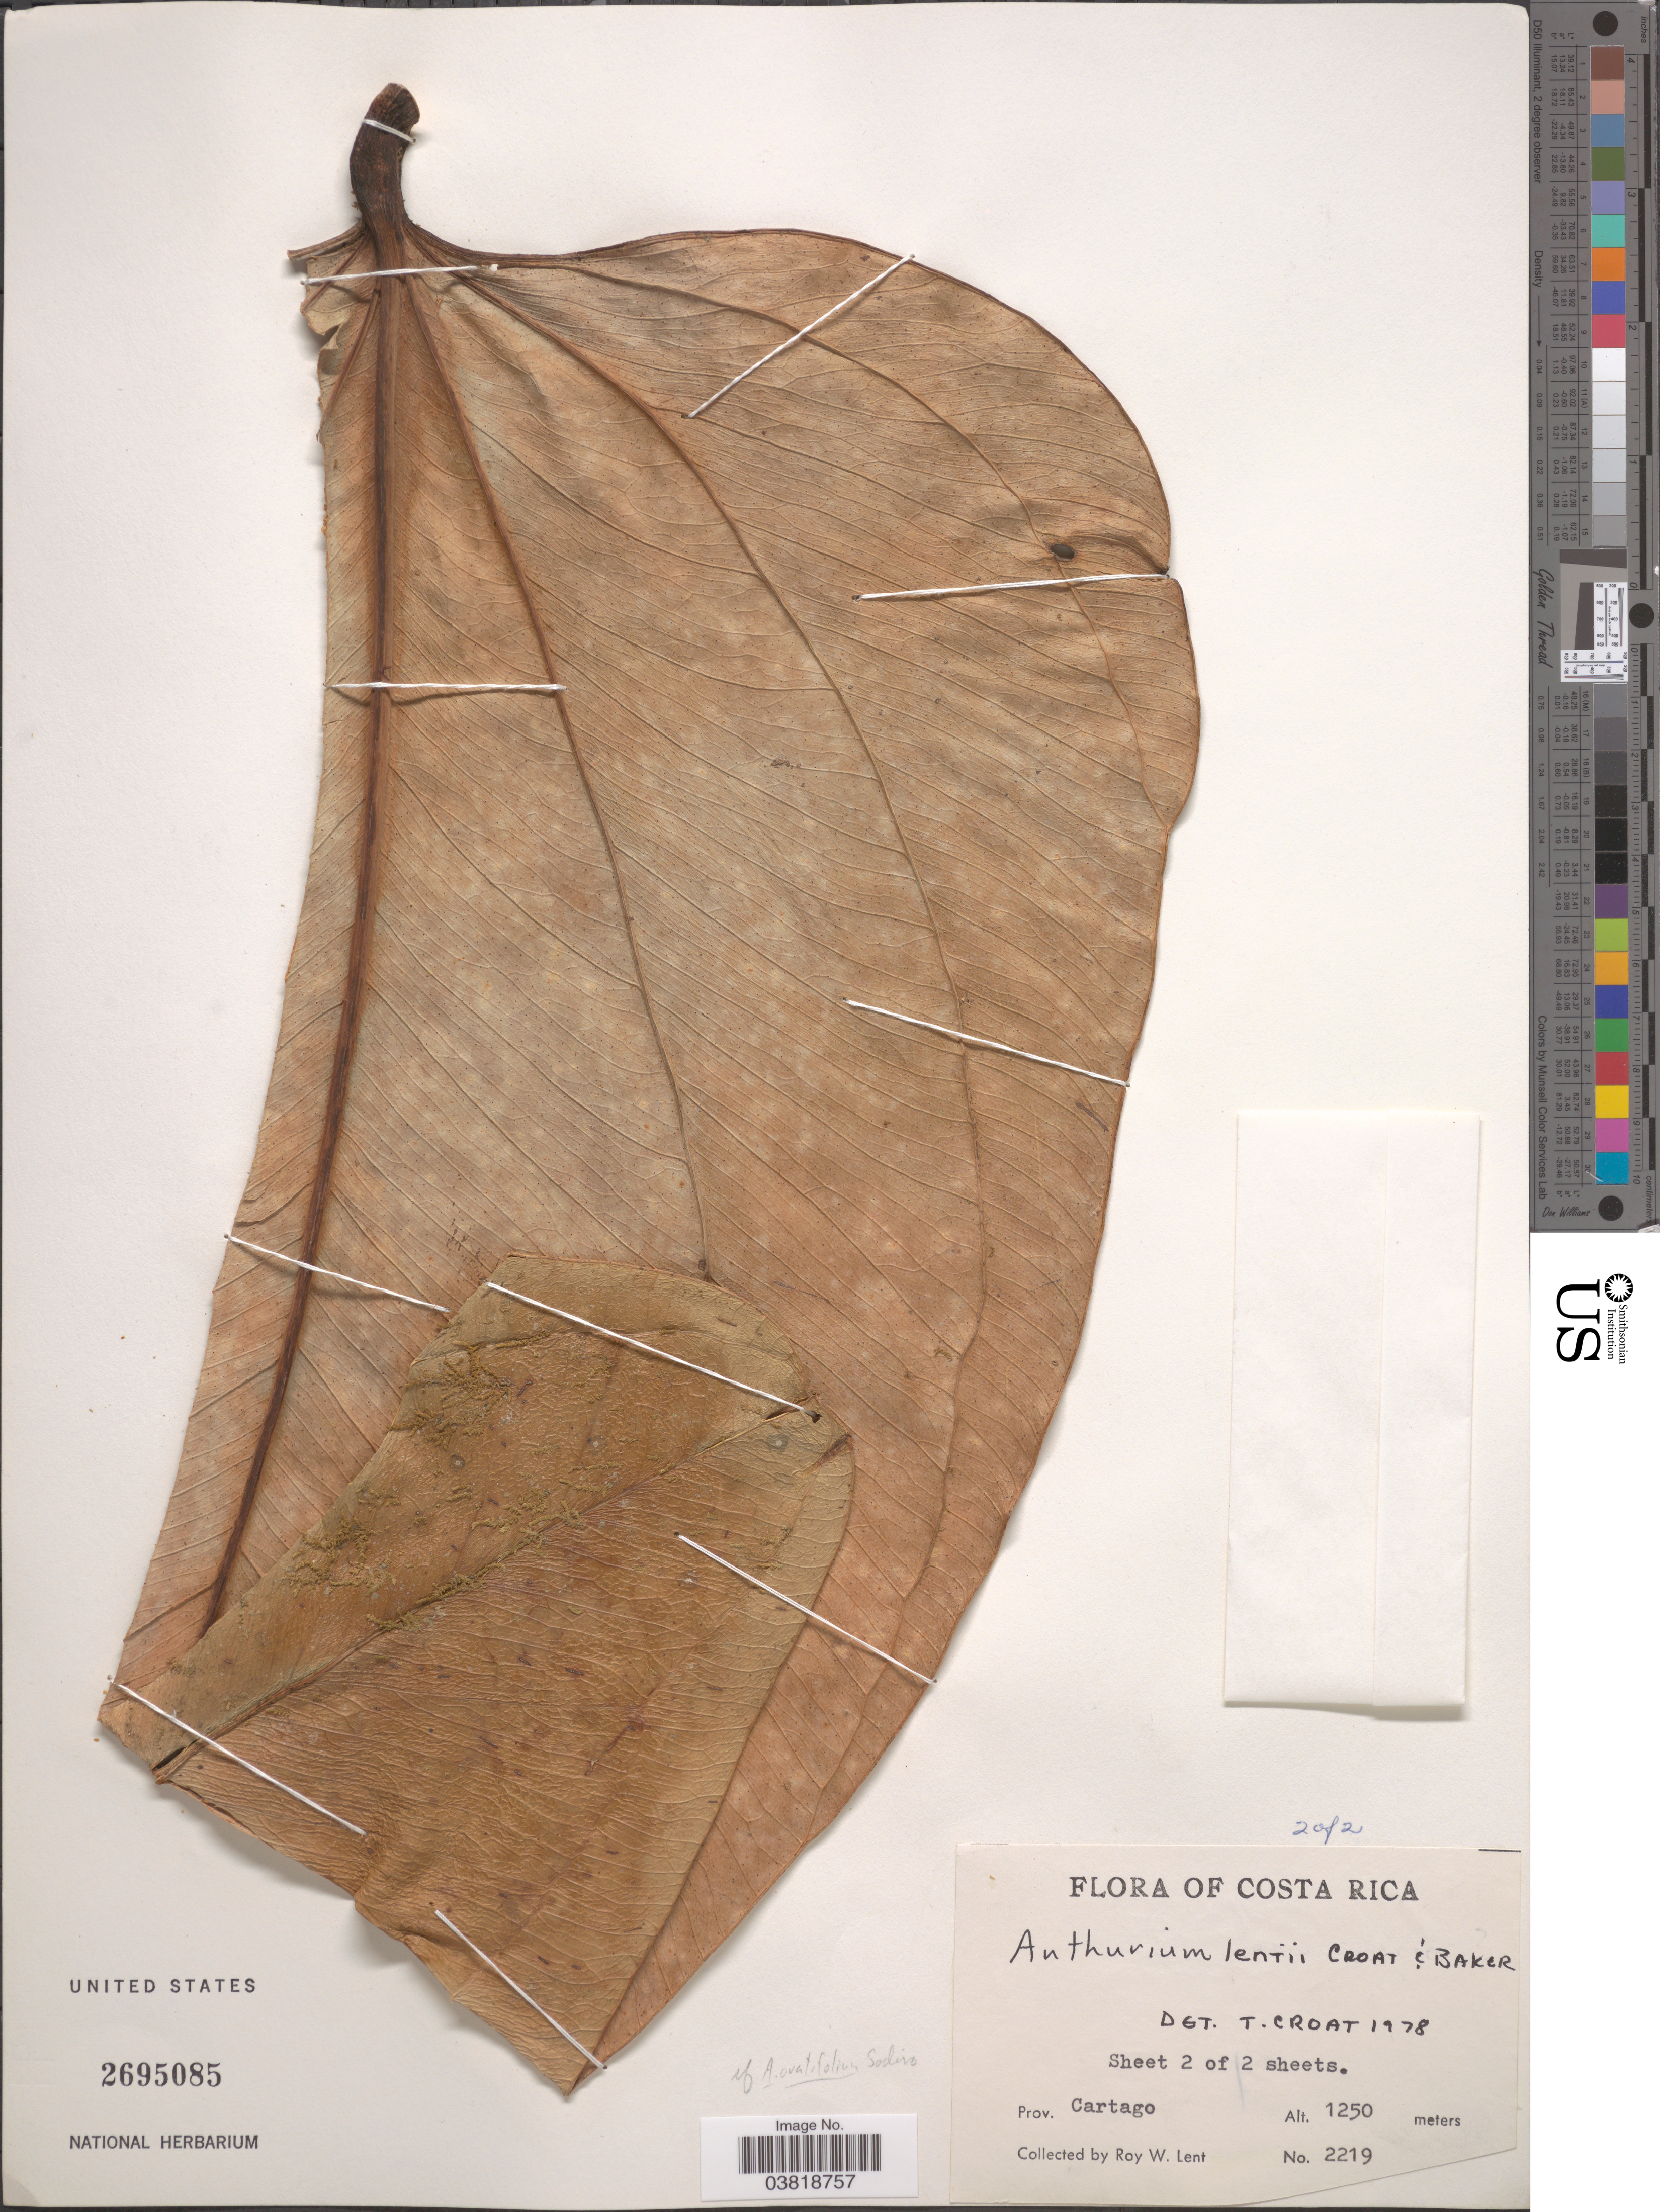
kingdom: Plantae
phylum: Tracheophyta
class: Liliopsida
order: Alismatales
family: Araceae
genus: Anthurium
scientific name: Anthurium lentii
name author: Croat & R.A. Baker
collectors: R. W. Lent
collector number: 2219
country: Costa Rica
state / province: Cartago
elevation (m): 1250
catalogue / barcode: US 2695085